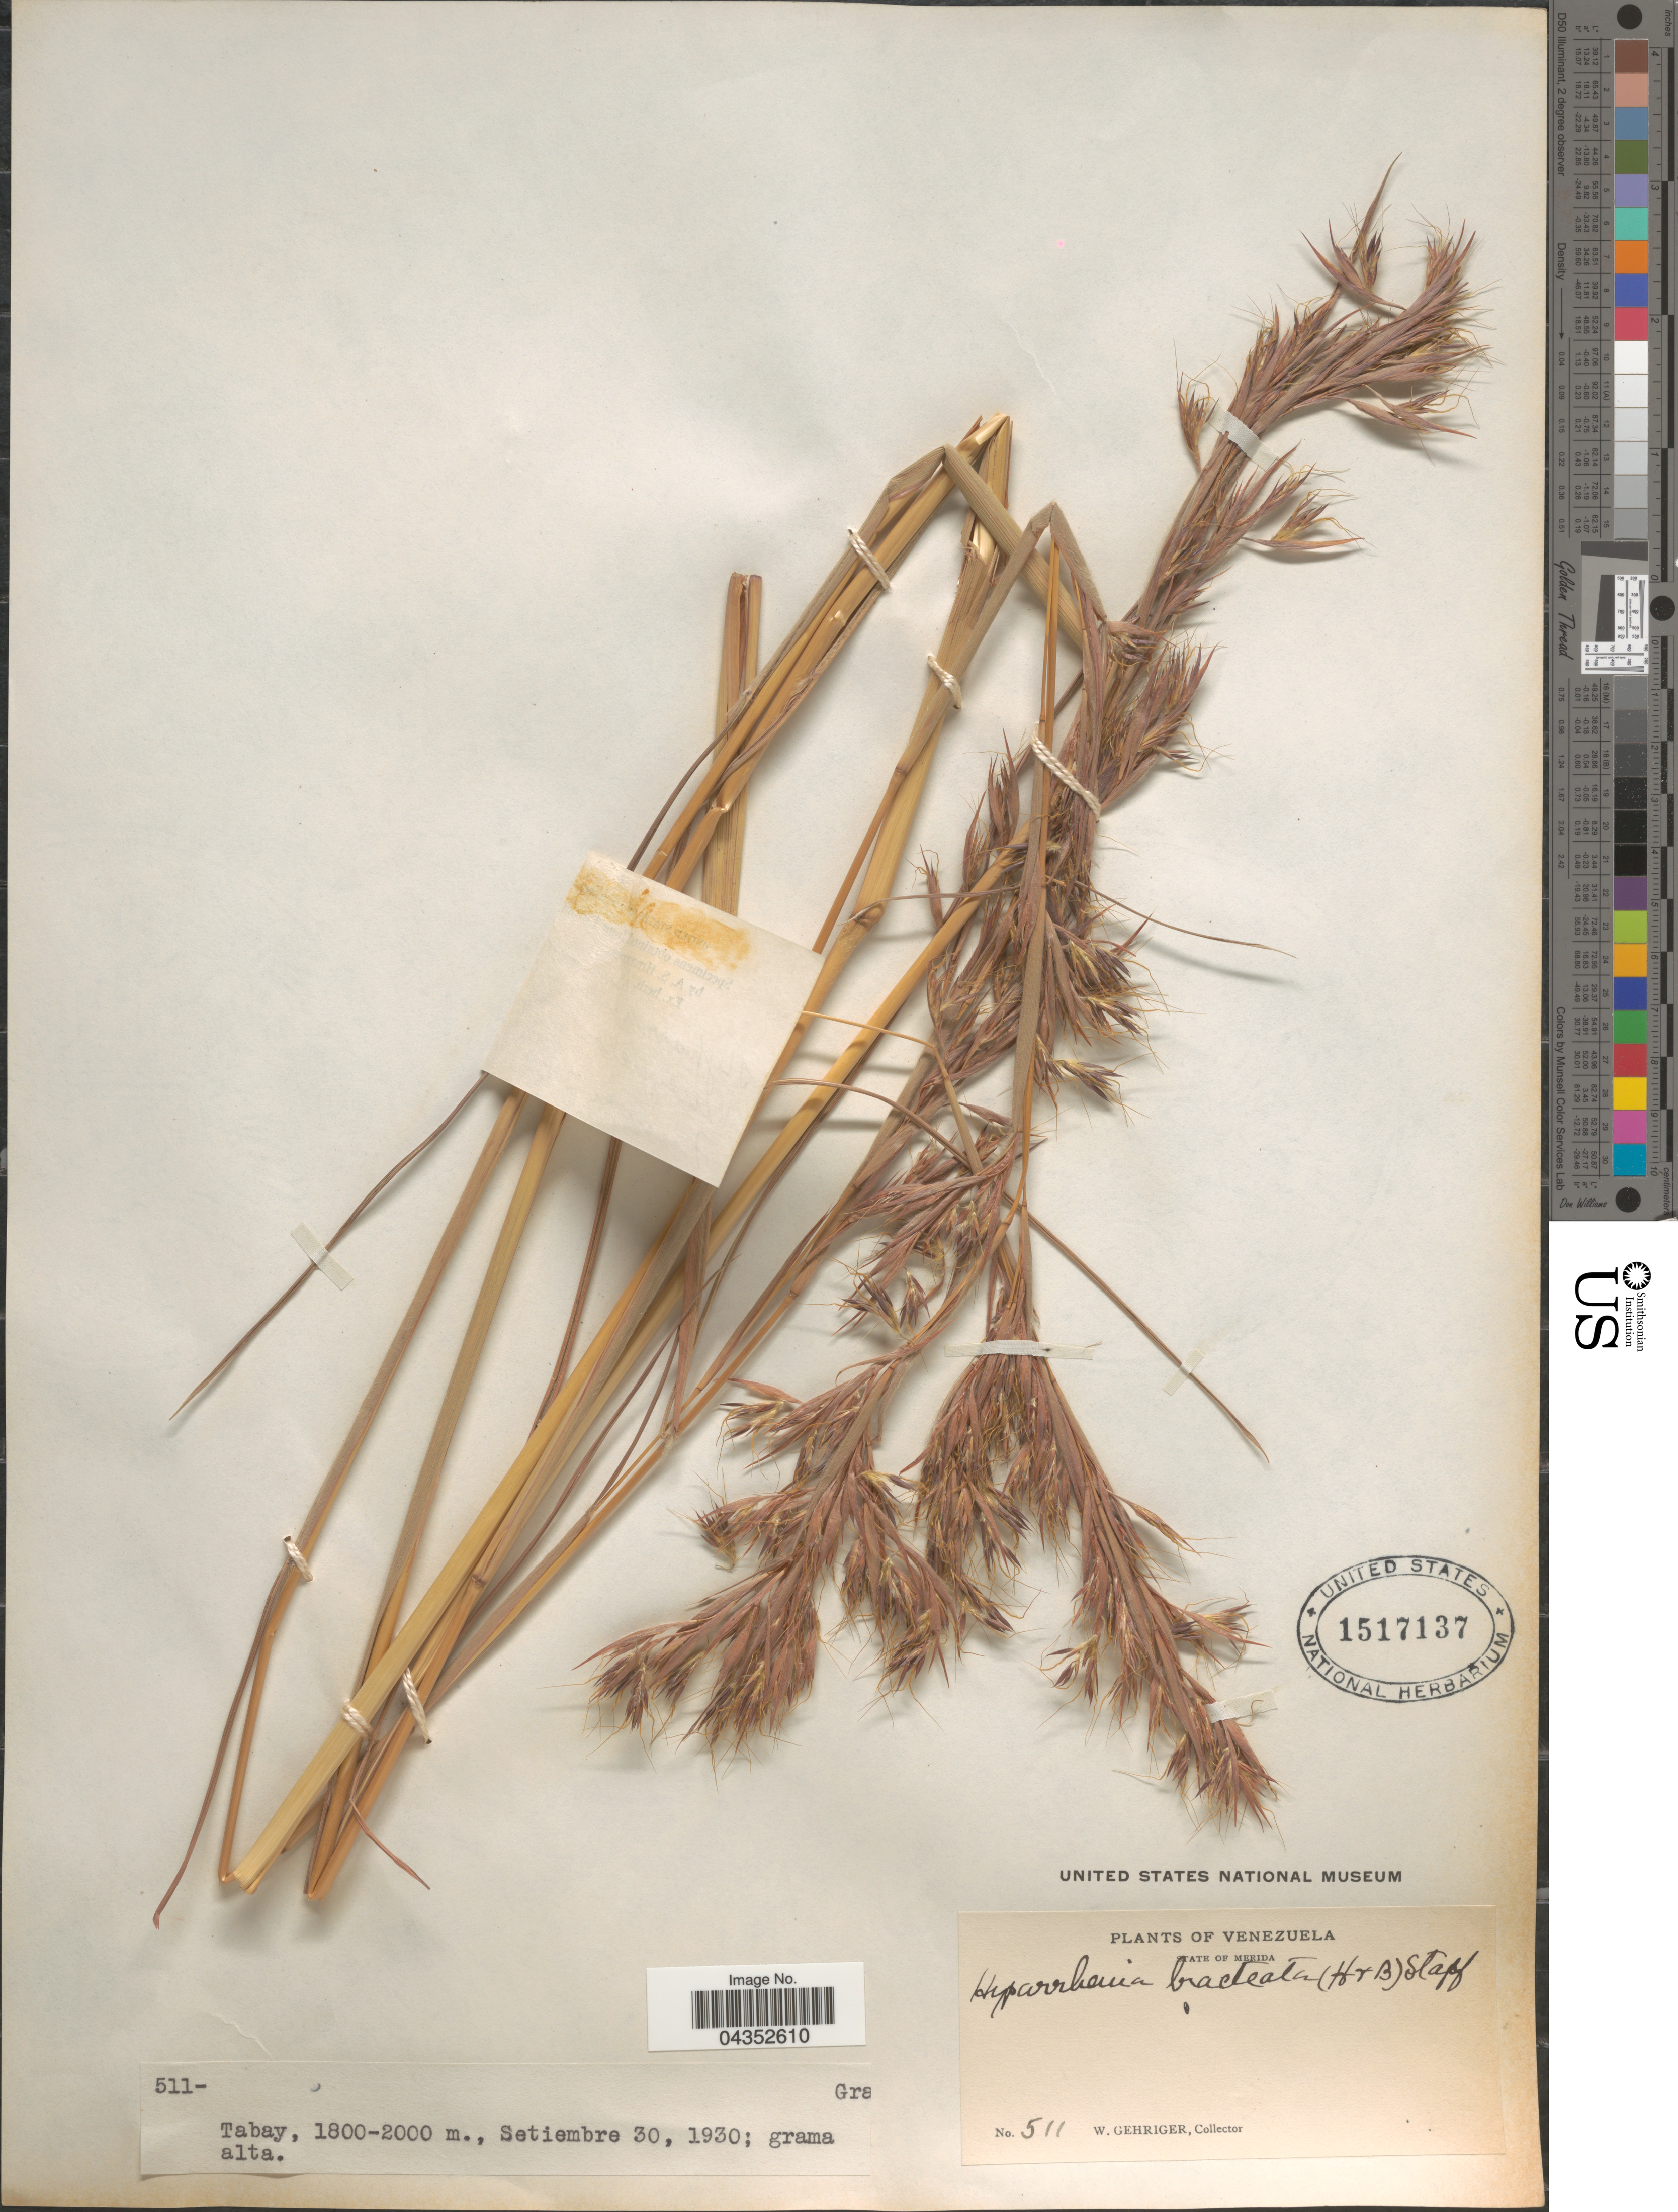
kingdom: Plantae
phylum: Tracheophyta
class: Liliopsida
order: Poales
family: Poaceae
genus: Hyparrhenia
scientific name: Hyparrhenia bracteata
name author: (Humb. & Bonpl.) Stapf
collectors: W. Gehriger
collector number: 511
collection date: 1930-09-30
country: Venezuela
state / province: Merida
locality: Tabay.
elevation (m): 1800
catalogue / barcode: US 1517137